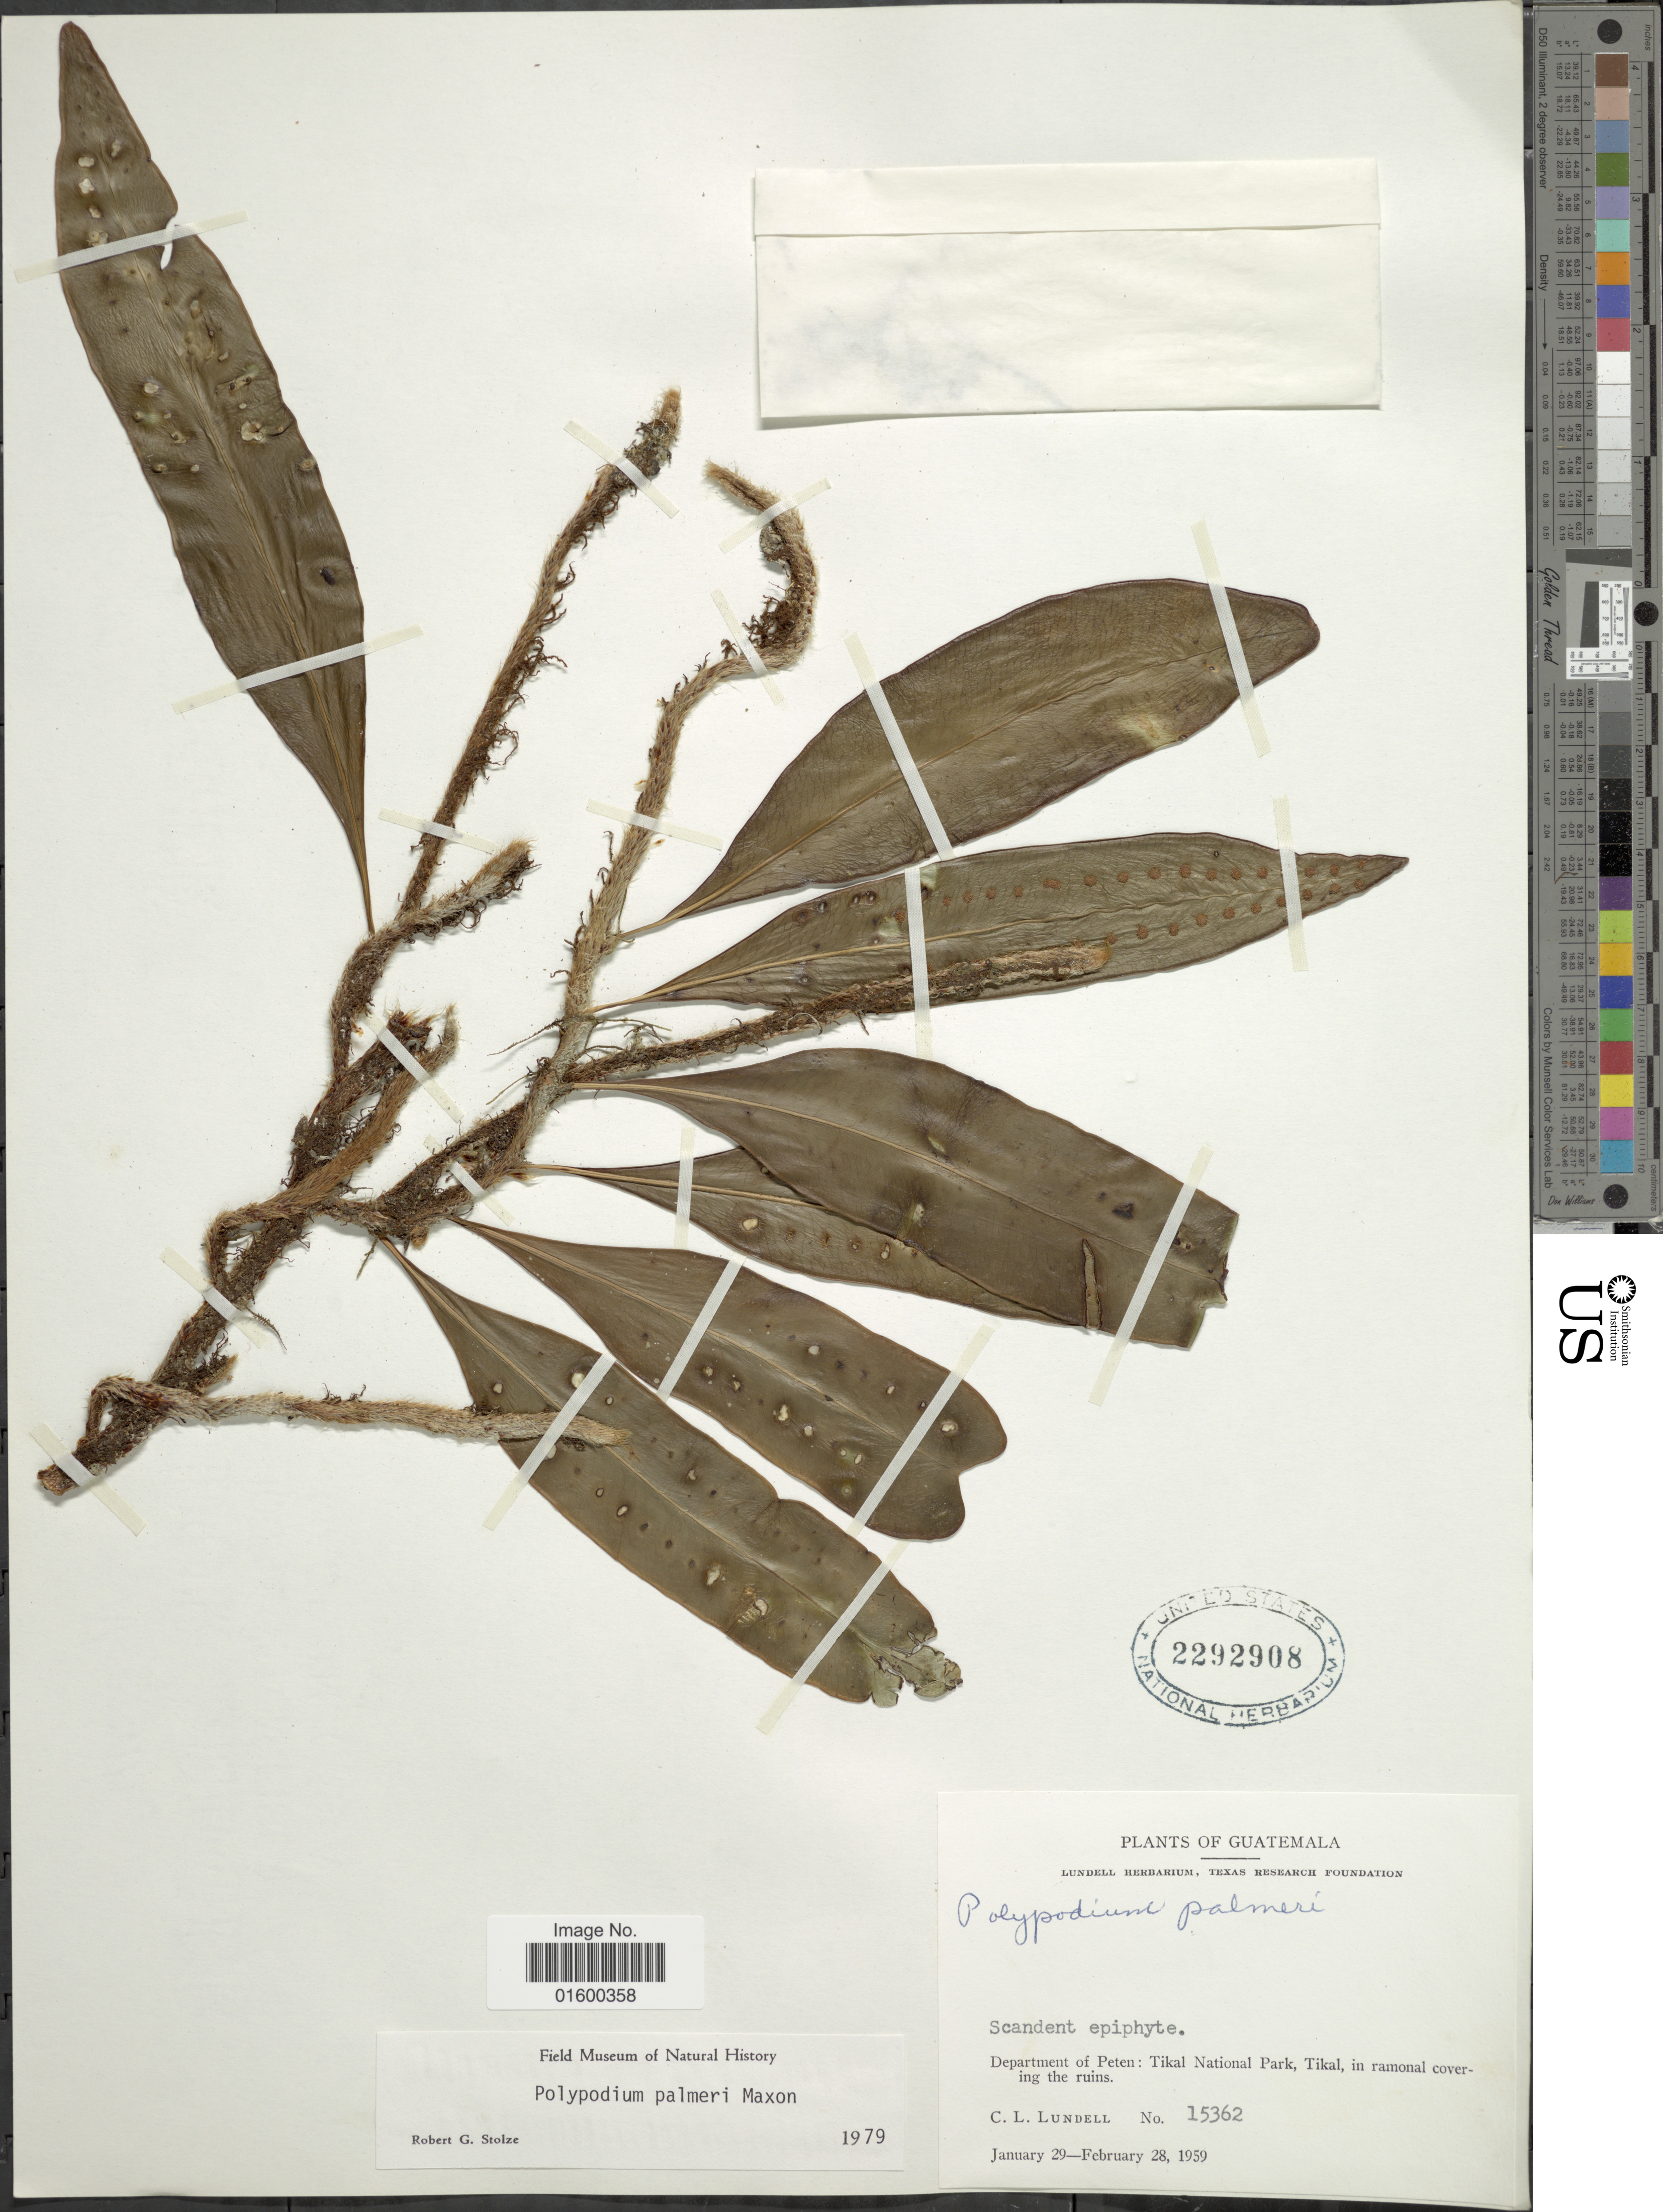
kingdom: Plantae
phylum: Tracheophyta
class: Polypodiopsida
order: Polypodiales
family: Polypodiaceae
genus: Microgramma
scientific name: Microgramma nitida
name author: (J. Sm.) A.R. Sm.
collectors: C. L. Lundell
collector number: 15362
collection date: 1959-01-29/1959-02-28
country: Guatemala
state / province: El Petén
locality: Department of Peten, Tikal National Park, Tikal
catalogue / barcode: US 2292908